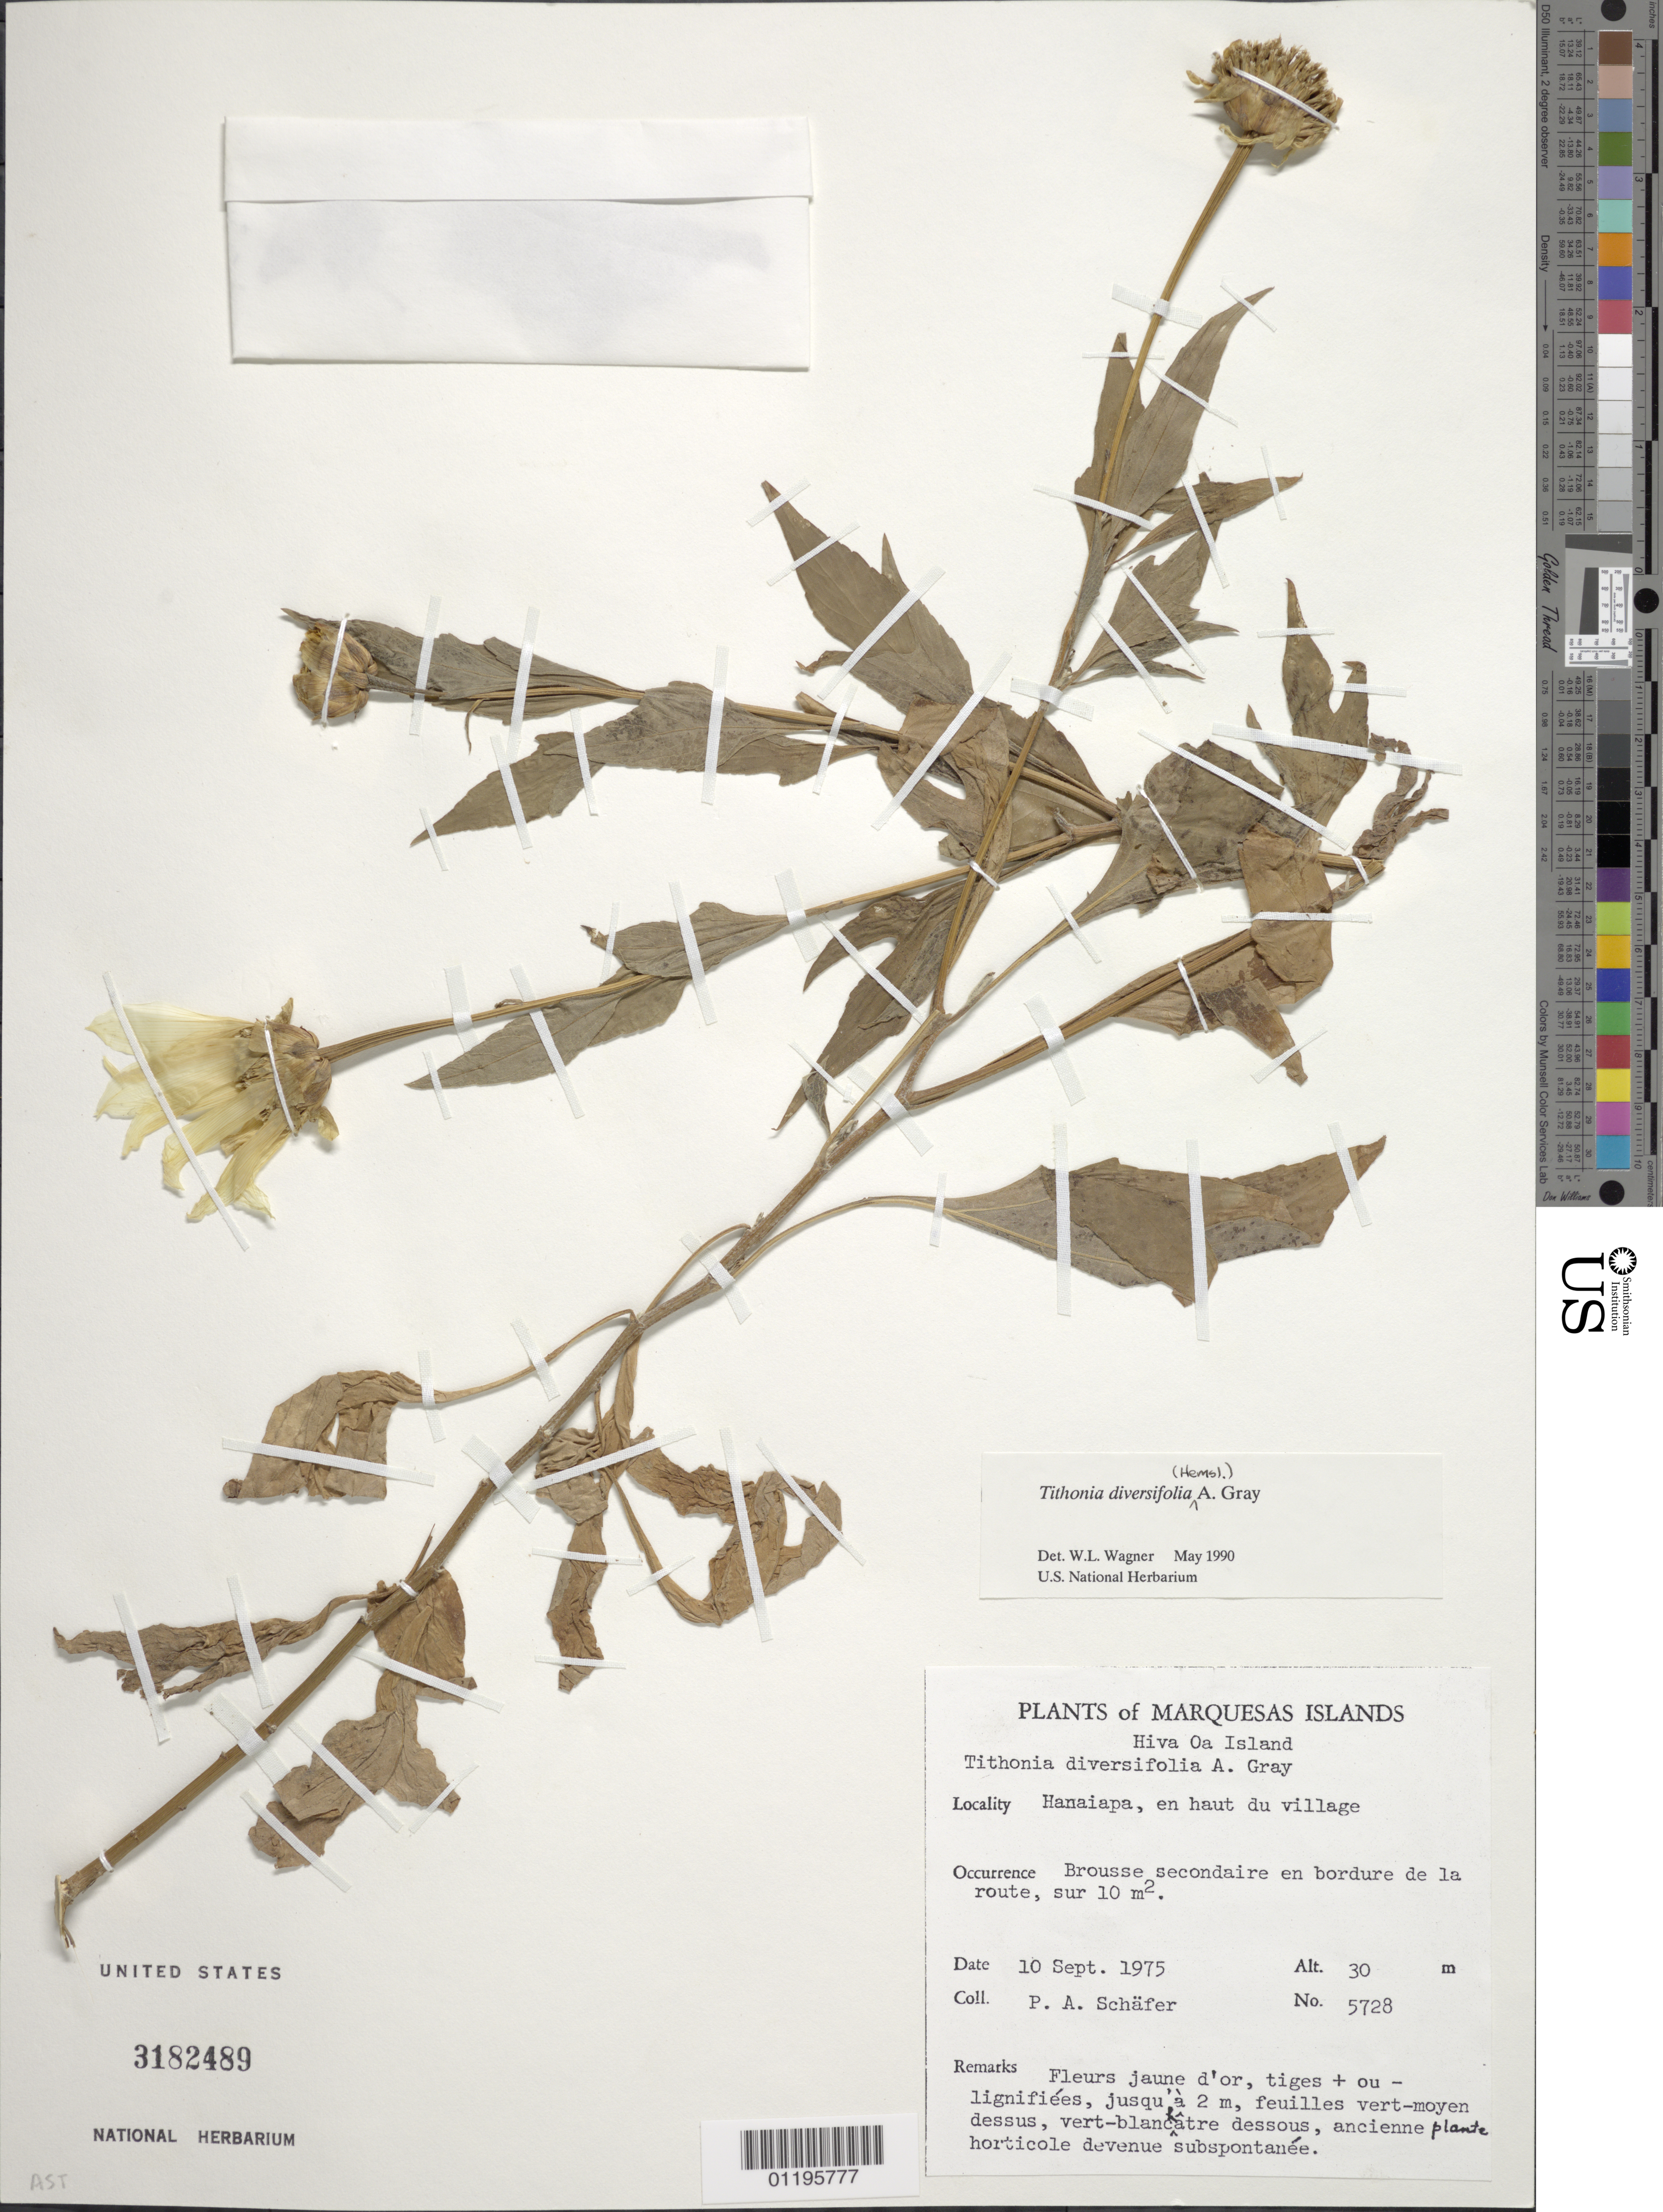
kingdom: Plantae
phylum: Tracheophyta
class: Magnoliopsida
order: Asterales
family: Asteraceae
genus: Tithonia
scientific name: Tithonia diversifolia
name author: (Hemsl.) A. Gray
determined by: Wagner, W. L., (BOT), Smithsonian Institution - National Museum of Natural History (UNITED STATES)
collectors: P. A. Schäfer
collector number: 5728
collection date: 1975-09-10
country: French Polynesia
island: Hiva Oa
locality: Hanaiapa, en haut du village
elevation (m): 30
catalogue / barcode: US 3182489